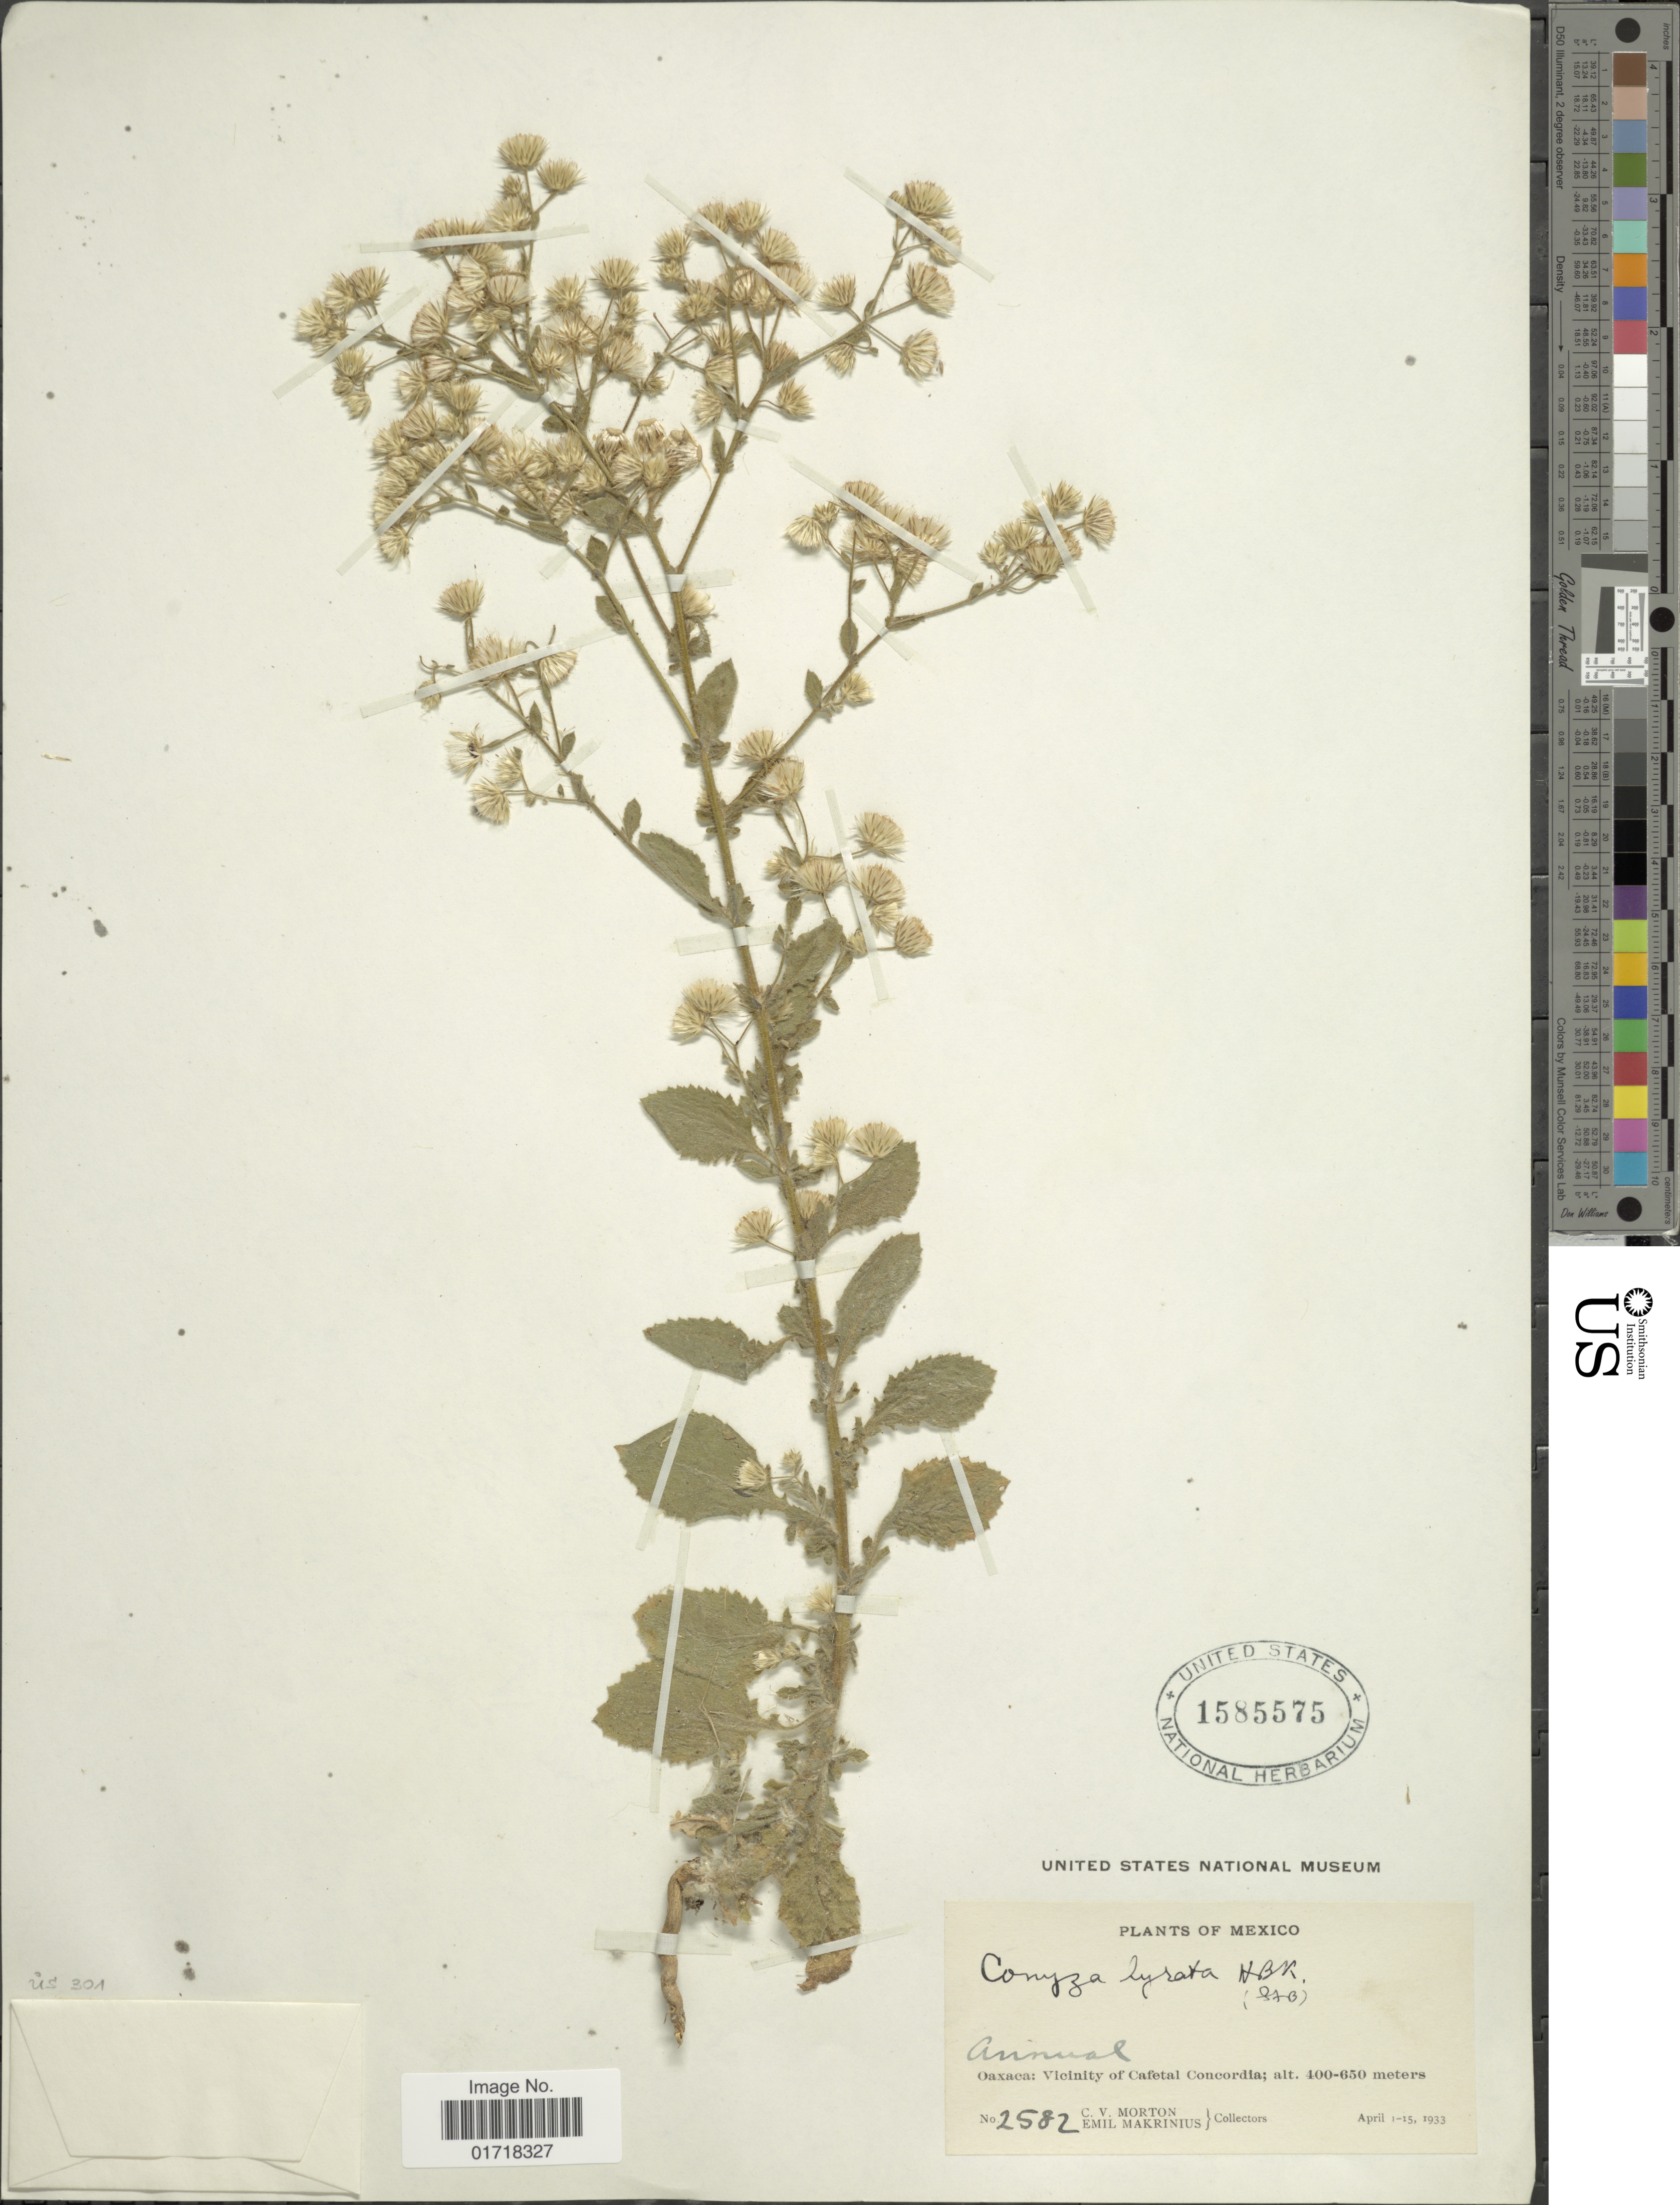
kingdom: Plantae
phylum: Tracheophyta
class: Magnoliopsida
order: Asterales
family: Asteraceae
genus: Pseudoconyza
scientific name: Pseudoconyza lyrata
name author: (Kunth) Cuatrec.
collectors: C. V. Morton & E. Makrinius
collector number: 2582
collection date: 1933-04-01/1933-04-15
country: Mexico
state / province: Oaxaca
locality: Oaxaca: Vicinity of Cafetal Concordia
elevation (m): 400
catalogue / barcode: US 1585575